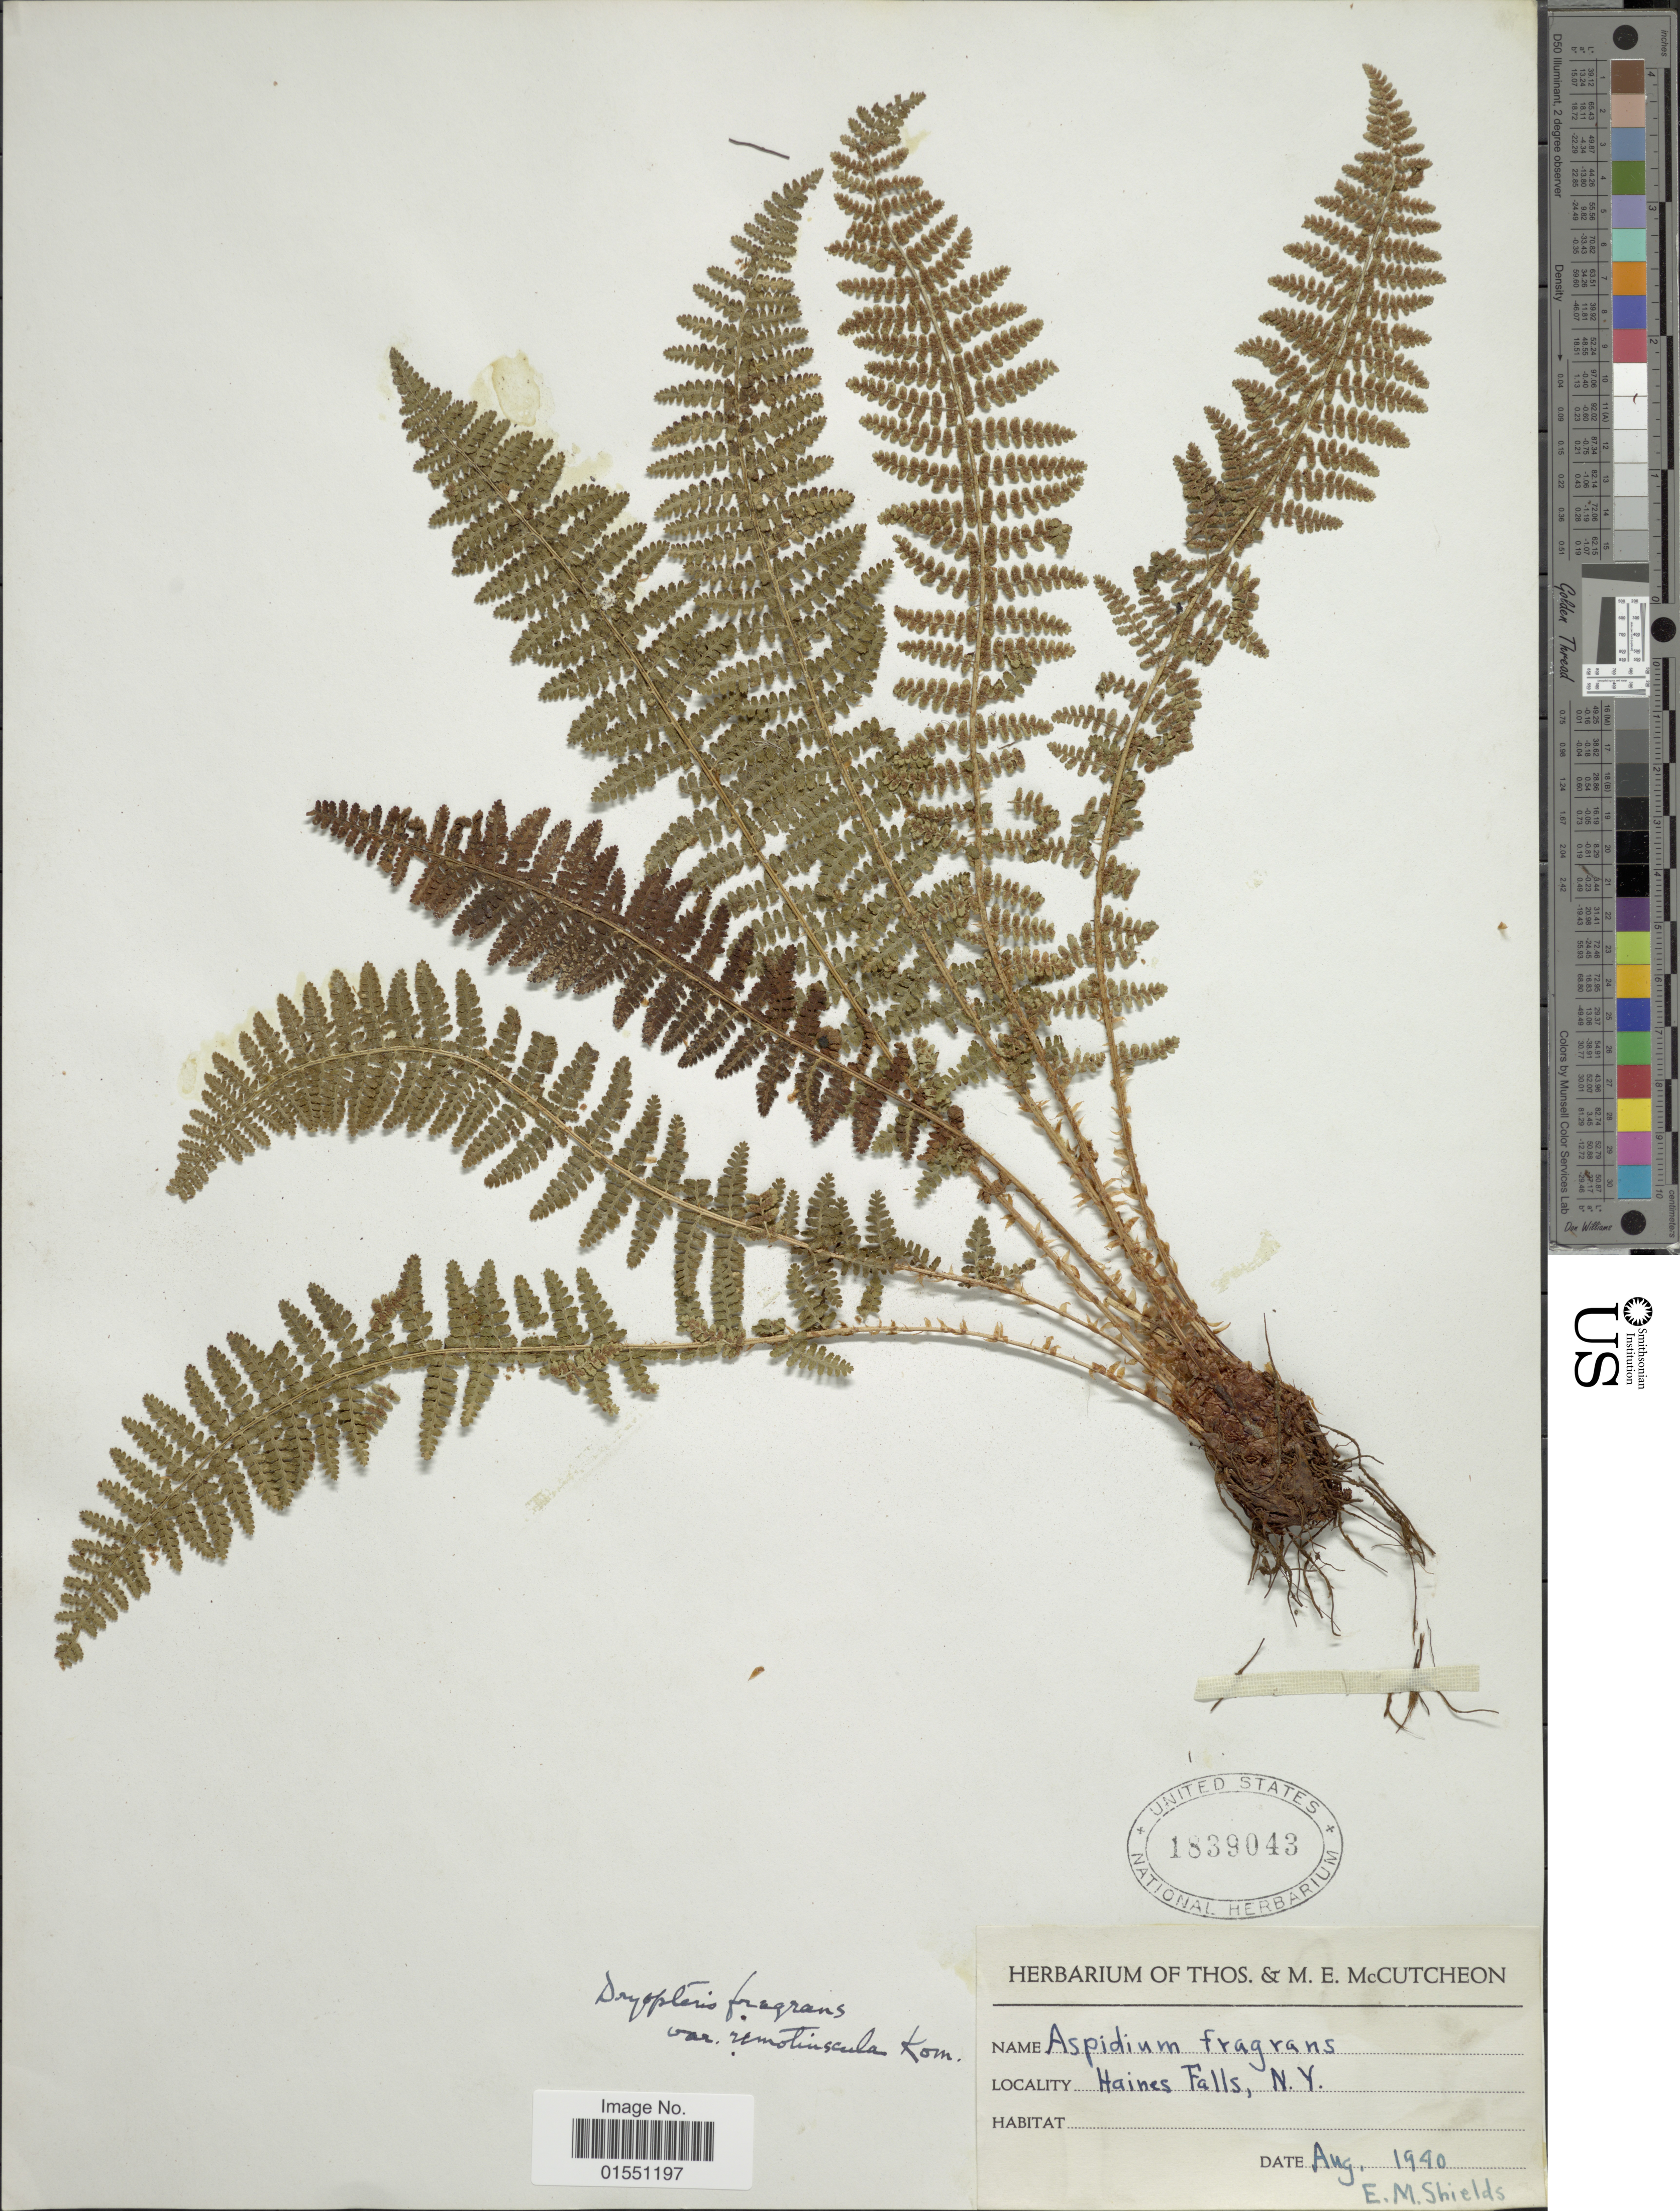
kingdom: Plantae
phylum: Tracheophyta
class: Polypodiopsida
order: Polypodiales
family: Dryopteridaceae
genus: Dryopteris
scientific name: Dryopteris fragrans var. hookeriana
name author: A. Prince ex Weath.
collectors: E. Shields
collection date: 1940-08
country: United States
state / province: New York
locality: Haines Falls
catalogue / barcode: US 1839043